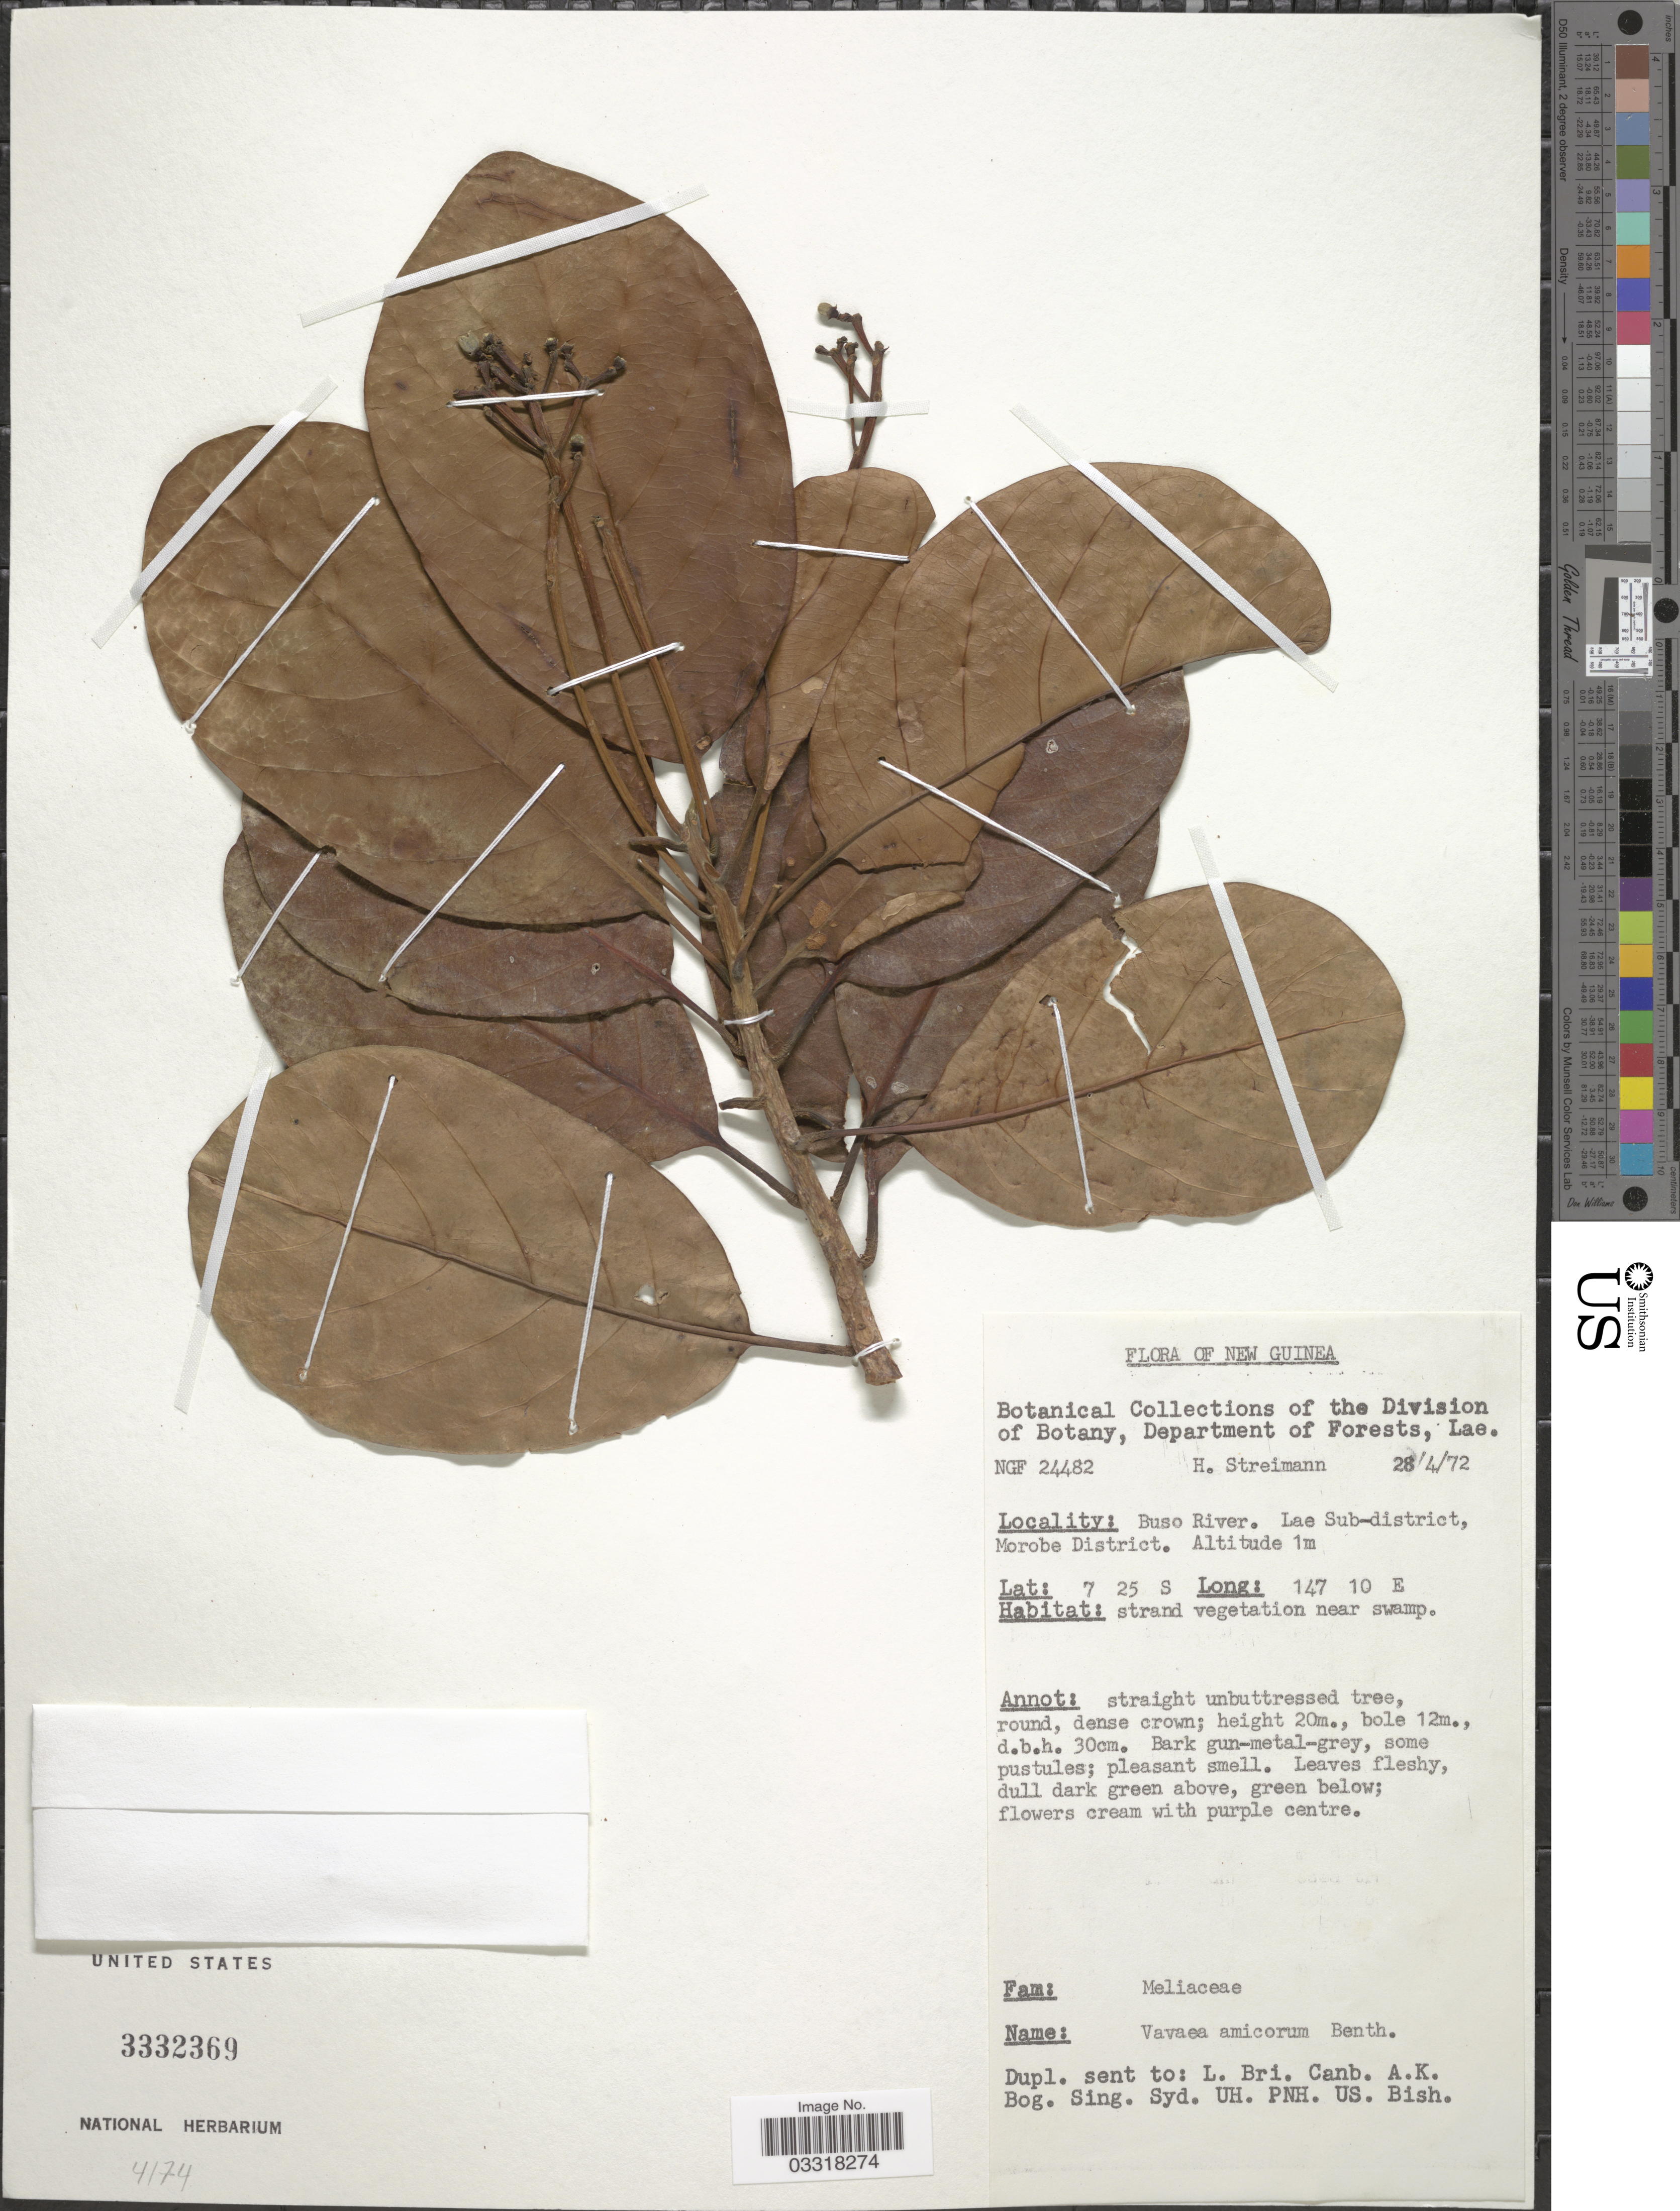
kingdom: Plantae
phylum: Tracheophyta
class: Magnoliopsida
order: Sapindales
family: Meliaceae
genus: Vavaea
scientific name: Vavaea amicorum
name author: Benth.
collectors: H. Streimann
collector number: NGF24482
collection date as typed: Transcribed d/m/y: 28/4/72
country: Papua New Guinea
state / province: Morobe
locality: New Guinea. Buso River. Lae Sub-district, Morobe District.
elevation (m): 1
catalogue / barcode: US 3332369